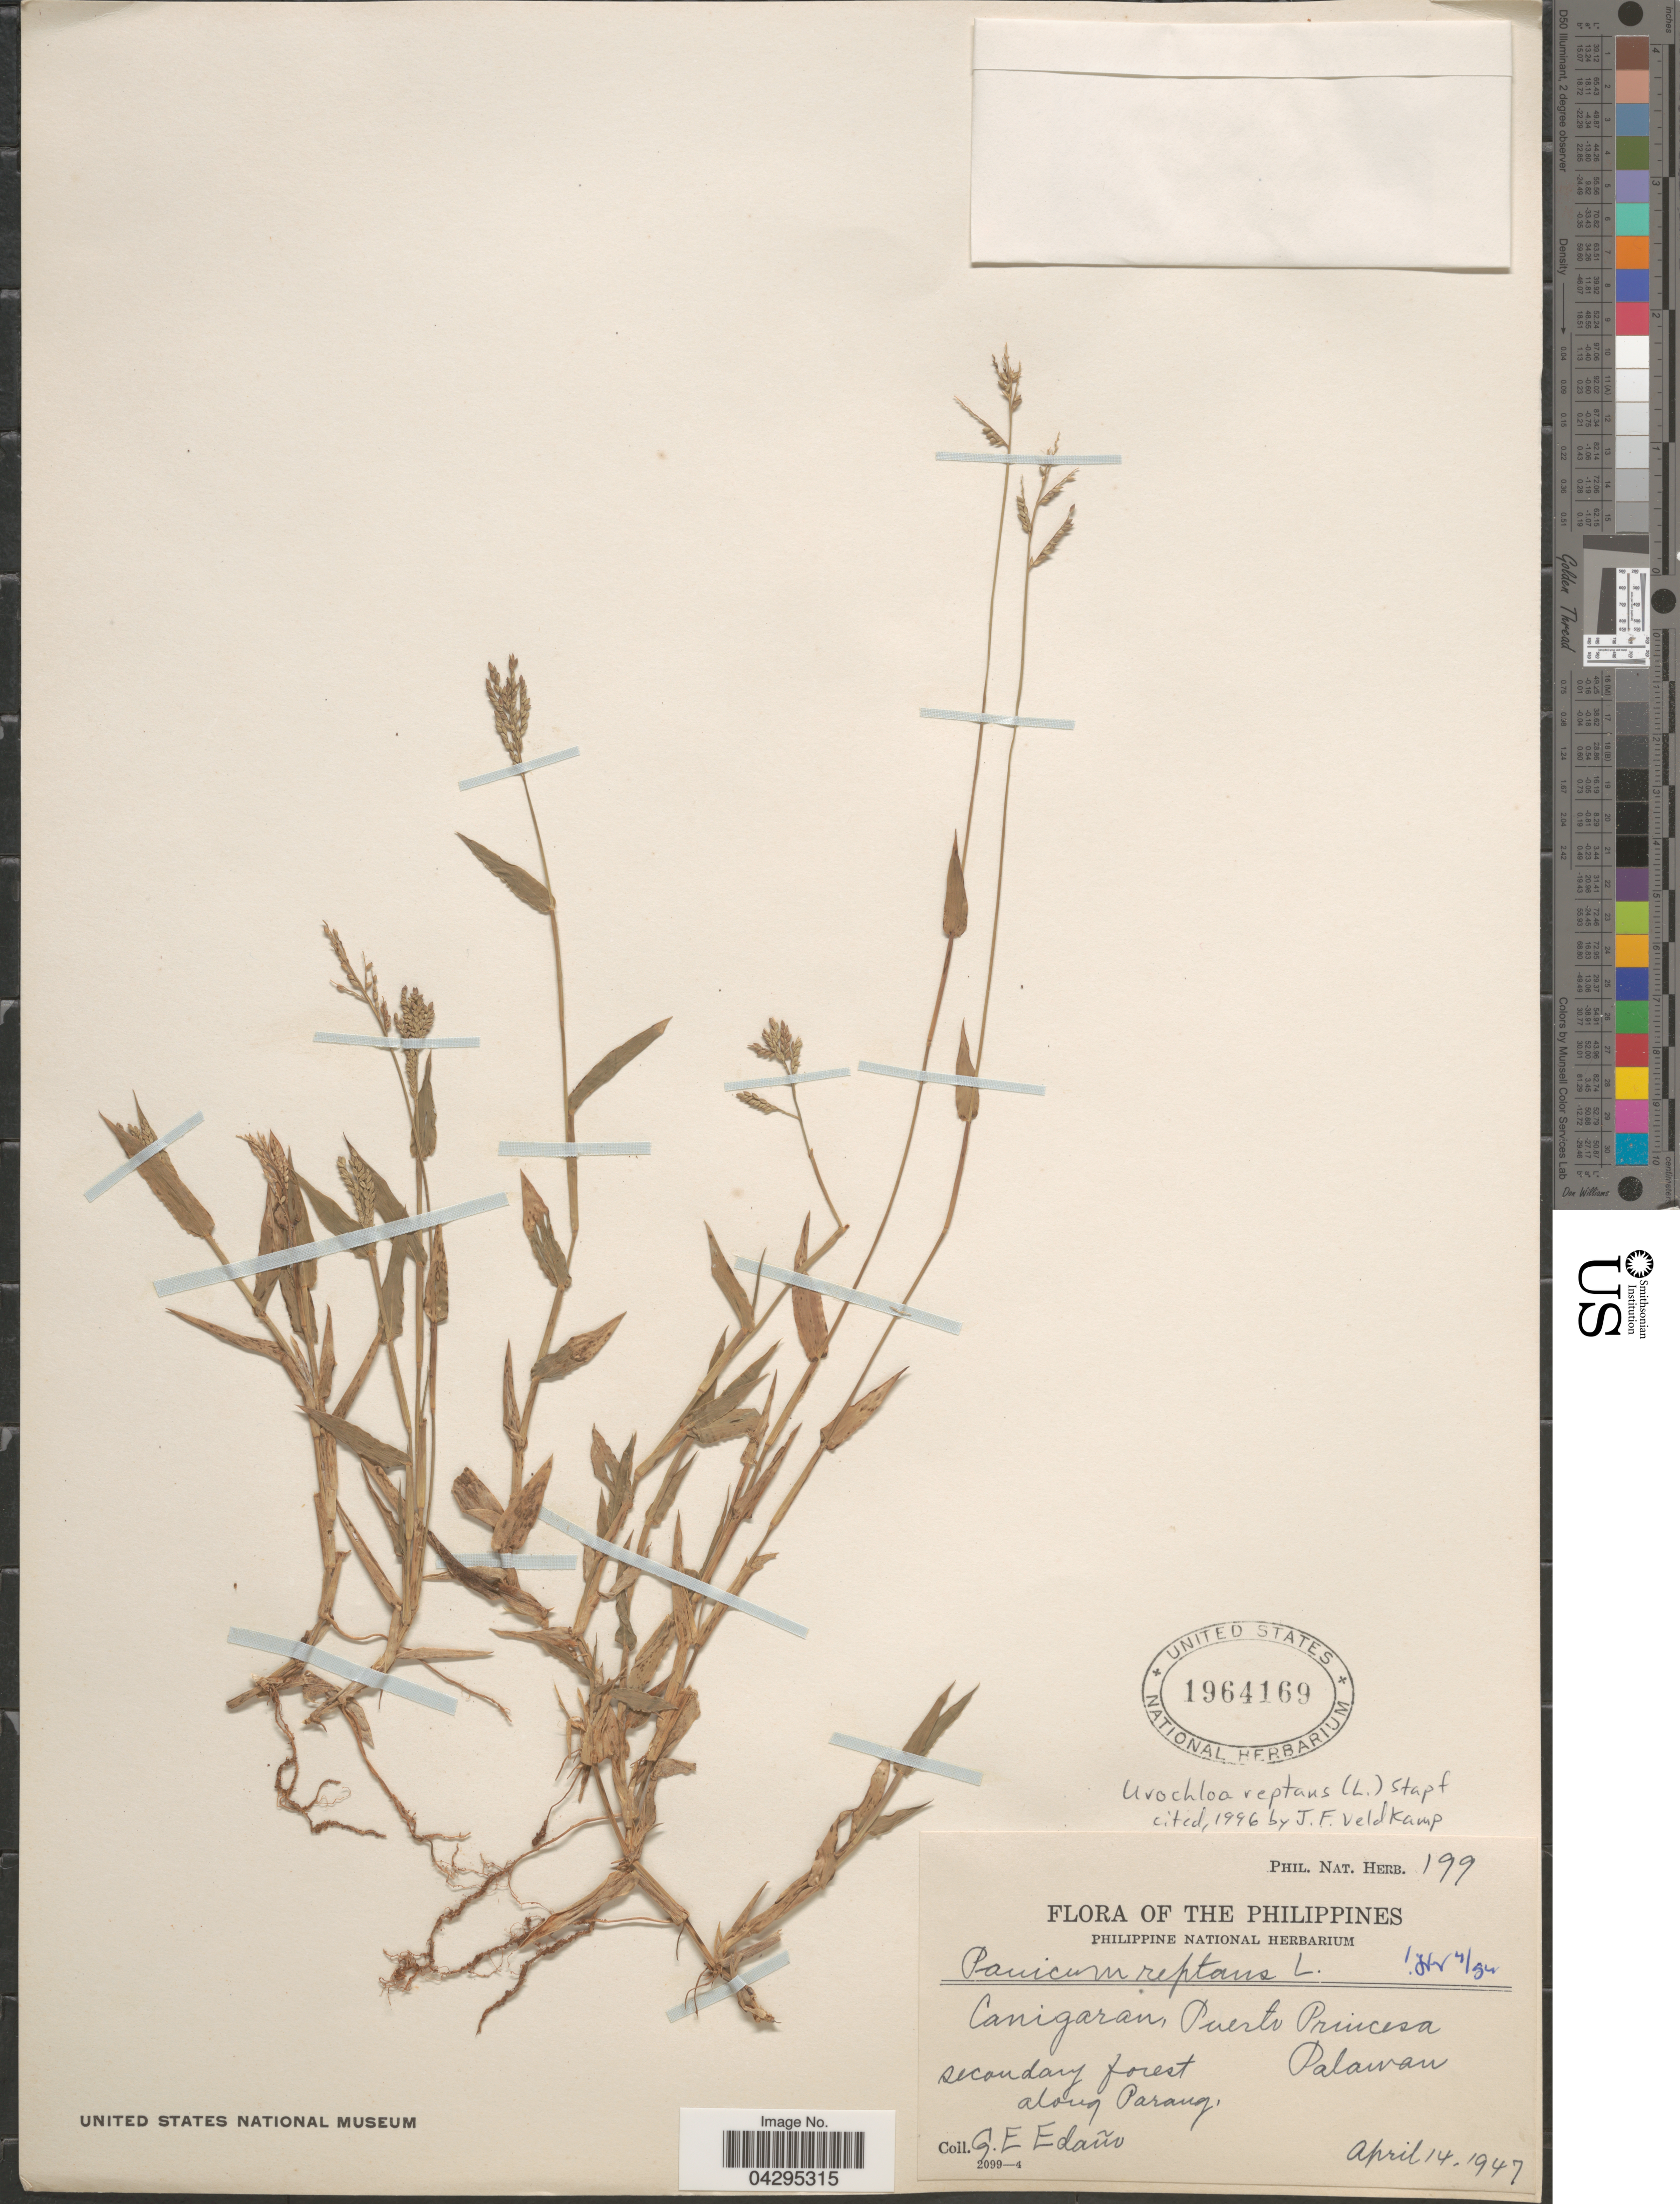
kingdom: Plantae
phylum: Tracheophyta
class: Liliopsida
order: Poales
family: Poaceae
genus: Urochloa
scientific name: Urochloa reptans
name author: (L.) Stapf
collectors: G. E. Edaño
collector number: Phil. Nat. Herb. 199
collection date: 1947-04-14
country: Philippines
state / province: Mimaropa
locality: Canigaran, Puerto Princesa. Palawan. Secondary forest along Parang.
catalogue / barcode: US 1964169